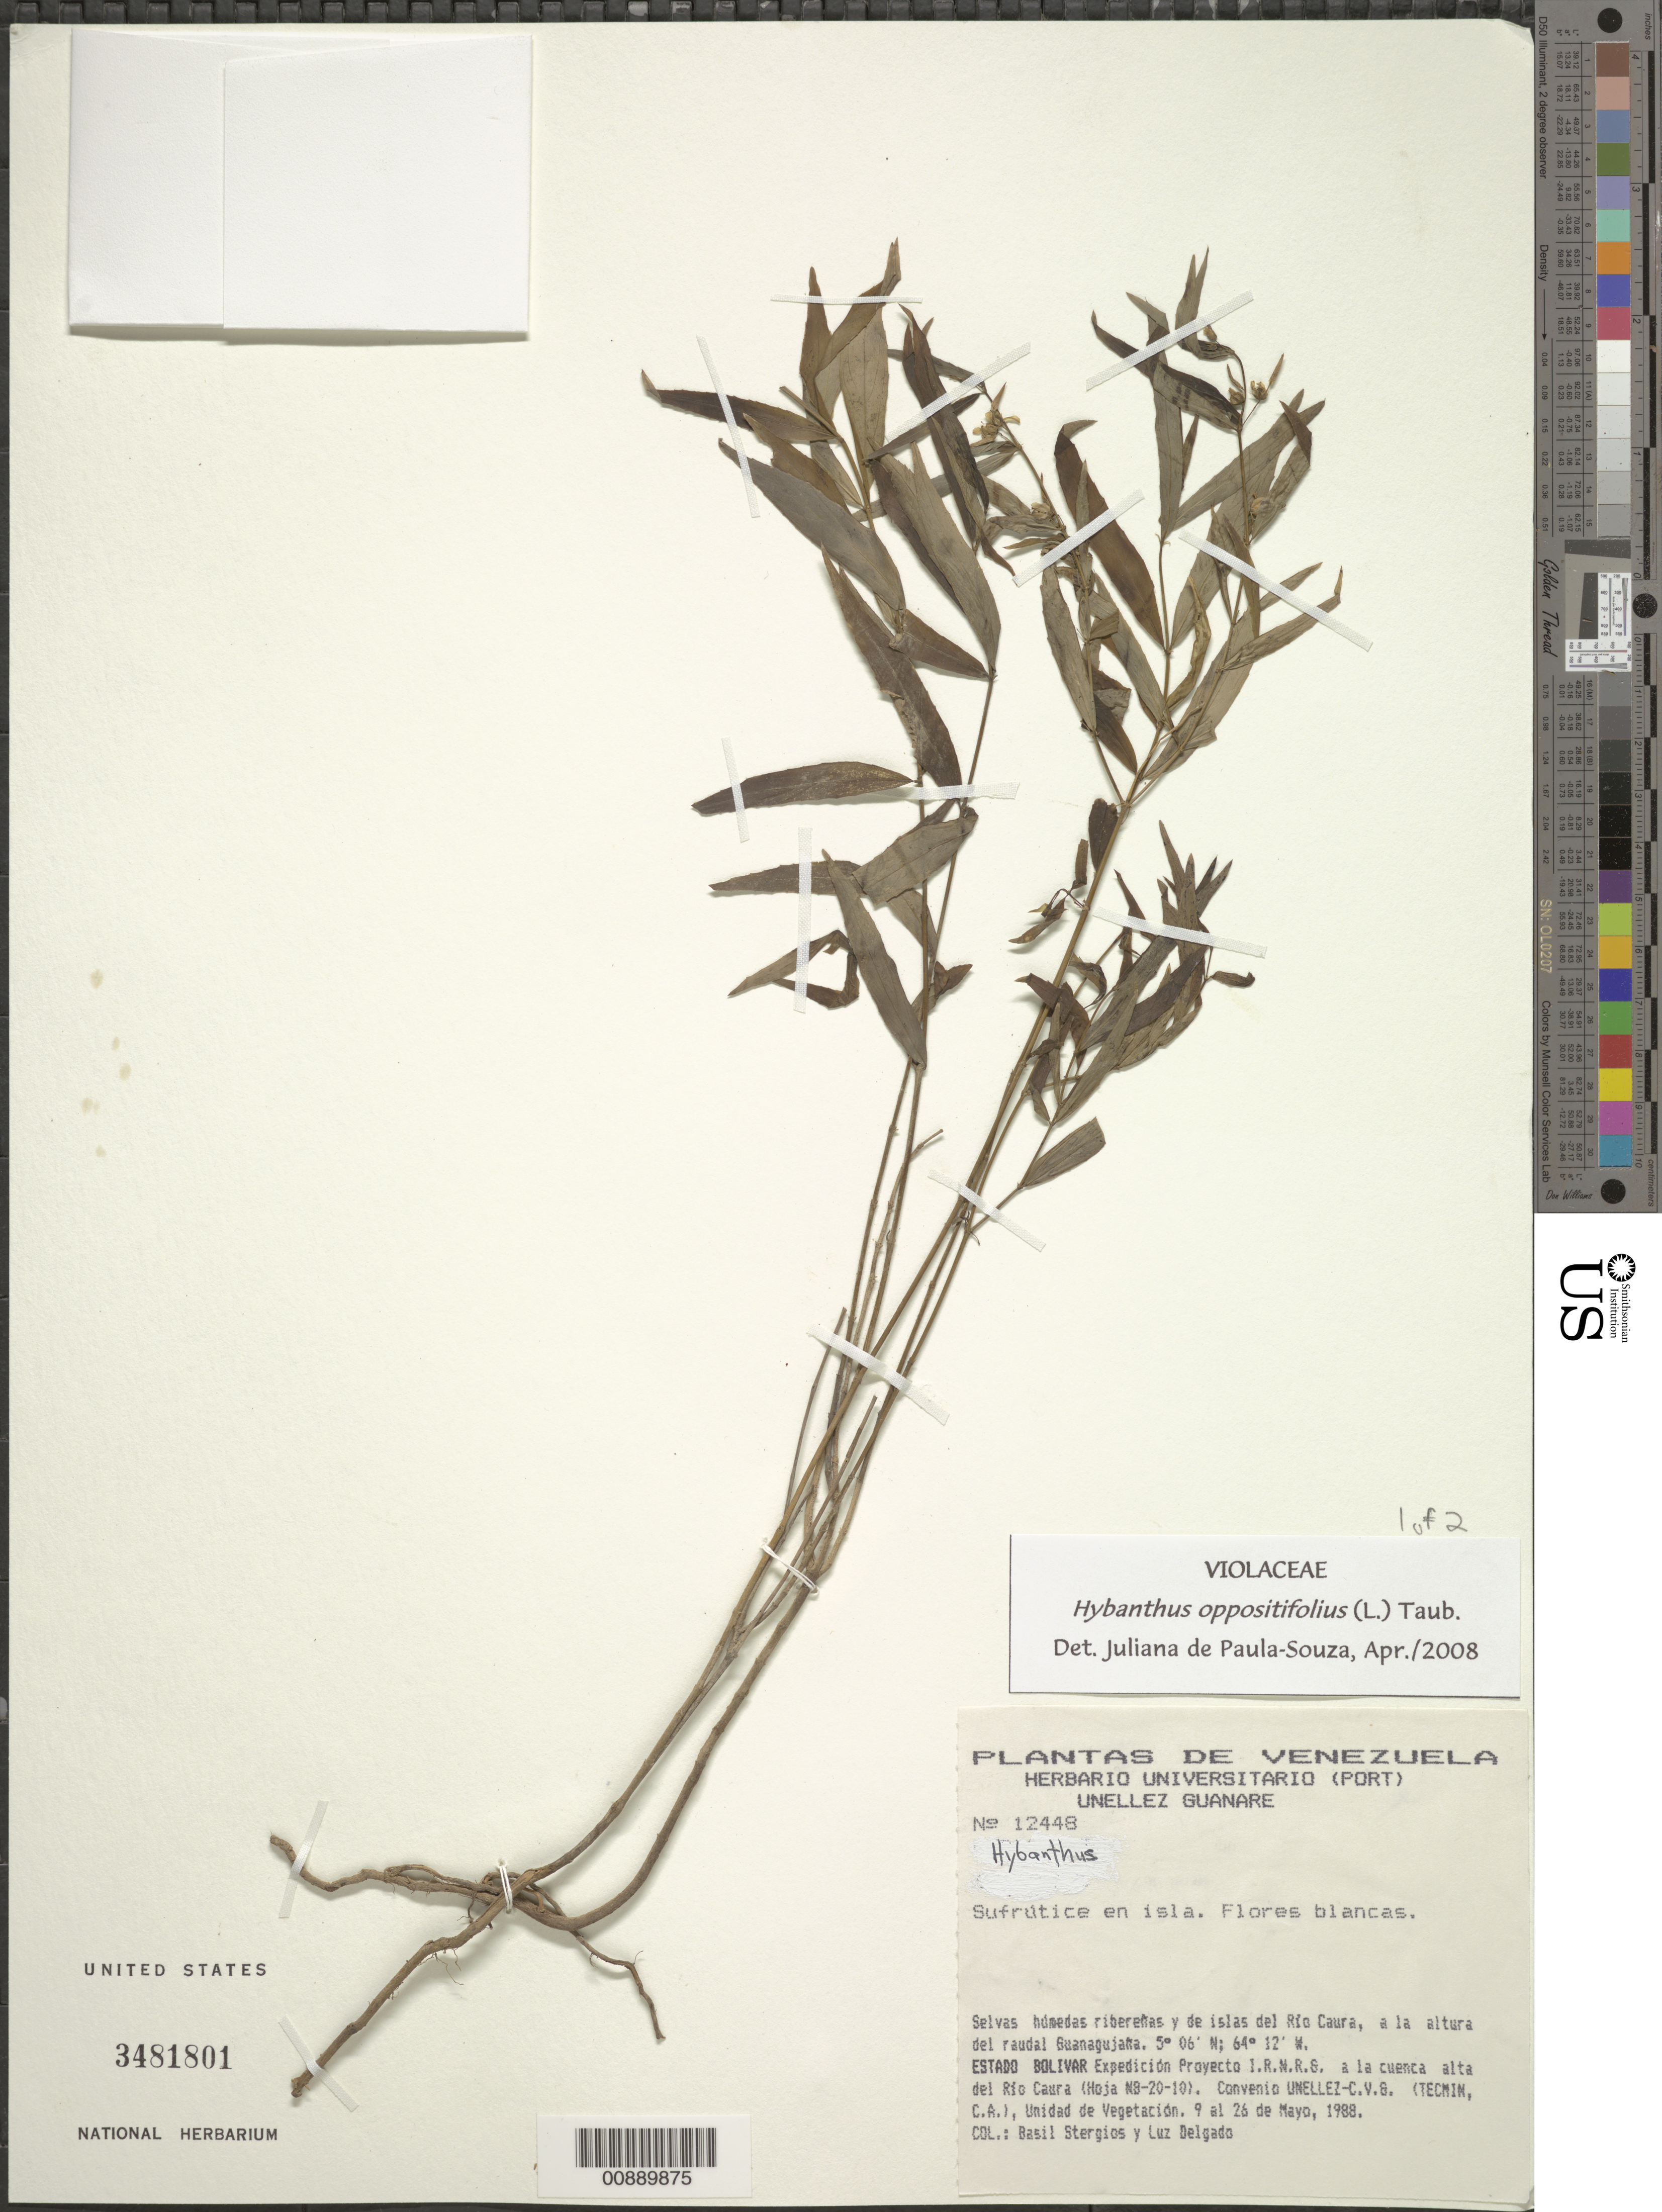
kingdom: Plantae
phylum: Tracheophyta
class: Magnoliopsida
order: Malpighiales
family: Violaceae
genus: Pombalia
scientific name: Pombalia oppositifolia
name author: (L.) Paula-Souza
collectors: B. G. Stergios & L. Delgado V.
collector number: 12448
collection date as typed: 9-May-88 to 26-May-88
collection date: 1988-05-09/1988-05-26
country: Venezuela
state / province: Bolívar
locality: Río Caura, raudal Guanagujaña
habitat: Selvas húmedas ribeneras y de islas del río; en isla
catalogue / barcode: US 3481801